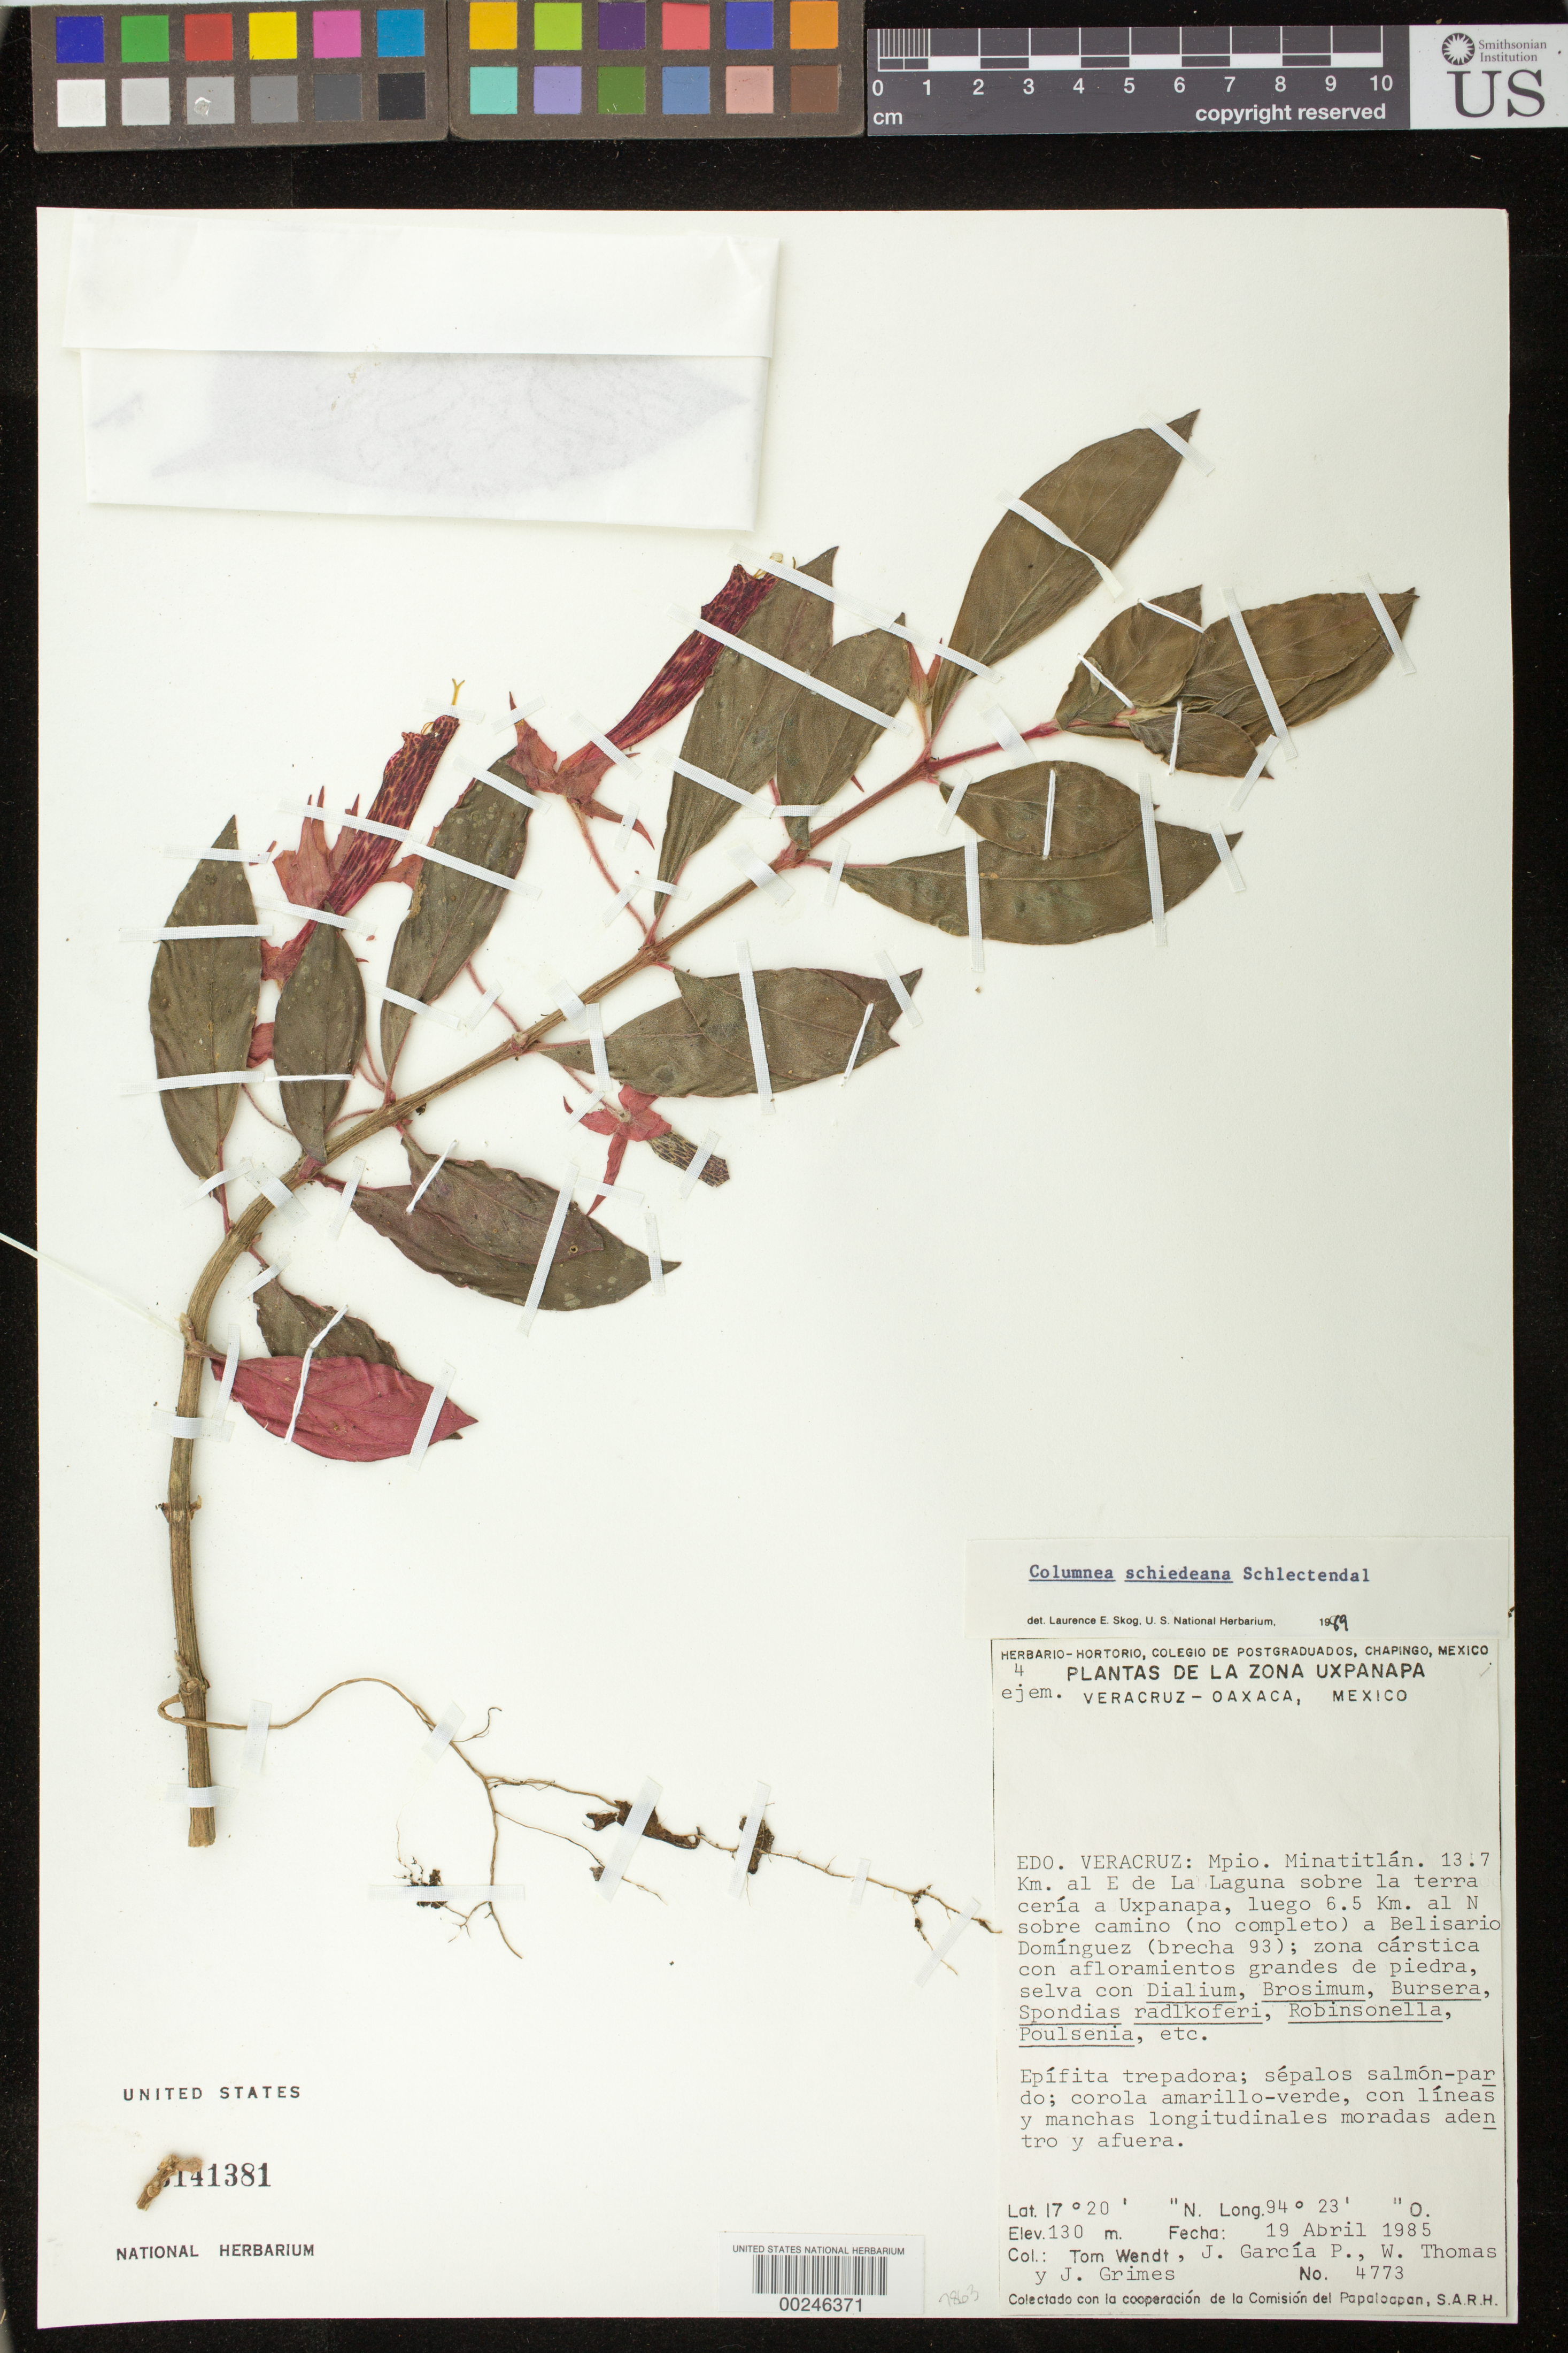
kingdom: Plantae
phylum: Tracheophyta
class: Magnoliopsida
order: Lamiales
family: Gesneriaceae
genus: Columnea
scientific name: Columnea schiedeana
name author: Schltdl.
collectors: T. L. Wendt, J. García-P., W. Thomas & J. Grimes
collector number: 4773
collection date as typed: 19 Apr 1985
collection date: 1985-04-19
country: Mexico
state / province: Veracruz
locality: Mun. of Minatitlan, 13.7 km E of La Laguna above Terra Ceria a Uxpanapa, then 6.5 km N abovehwy to Belisario Dominguez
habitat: Forest w/Dialium, Brosimum, Bursera, Spondias, Robinsonella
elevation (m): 130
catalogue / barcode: US 3141381